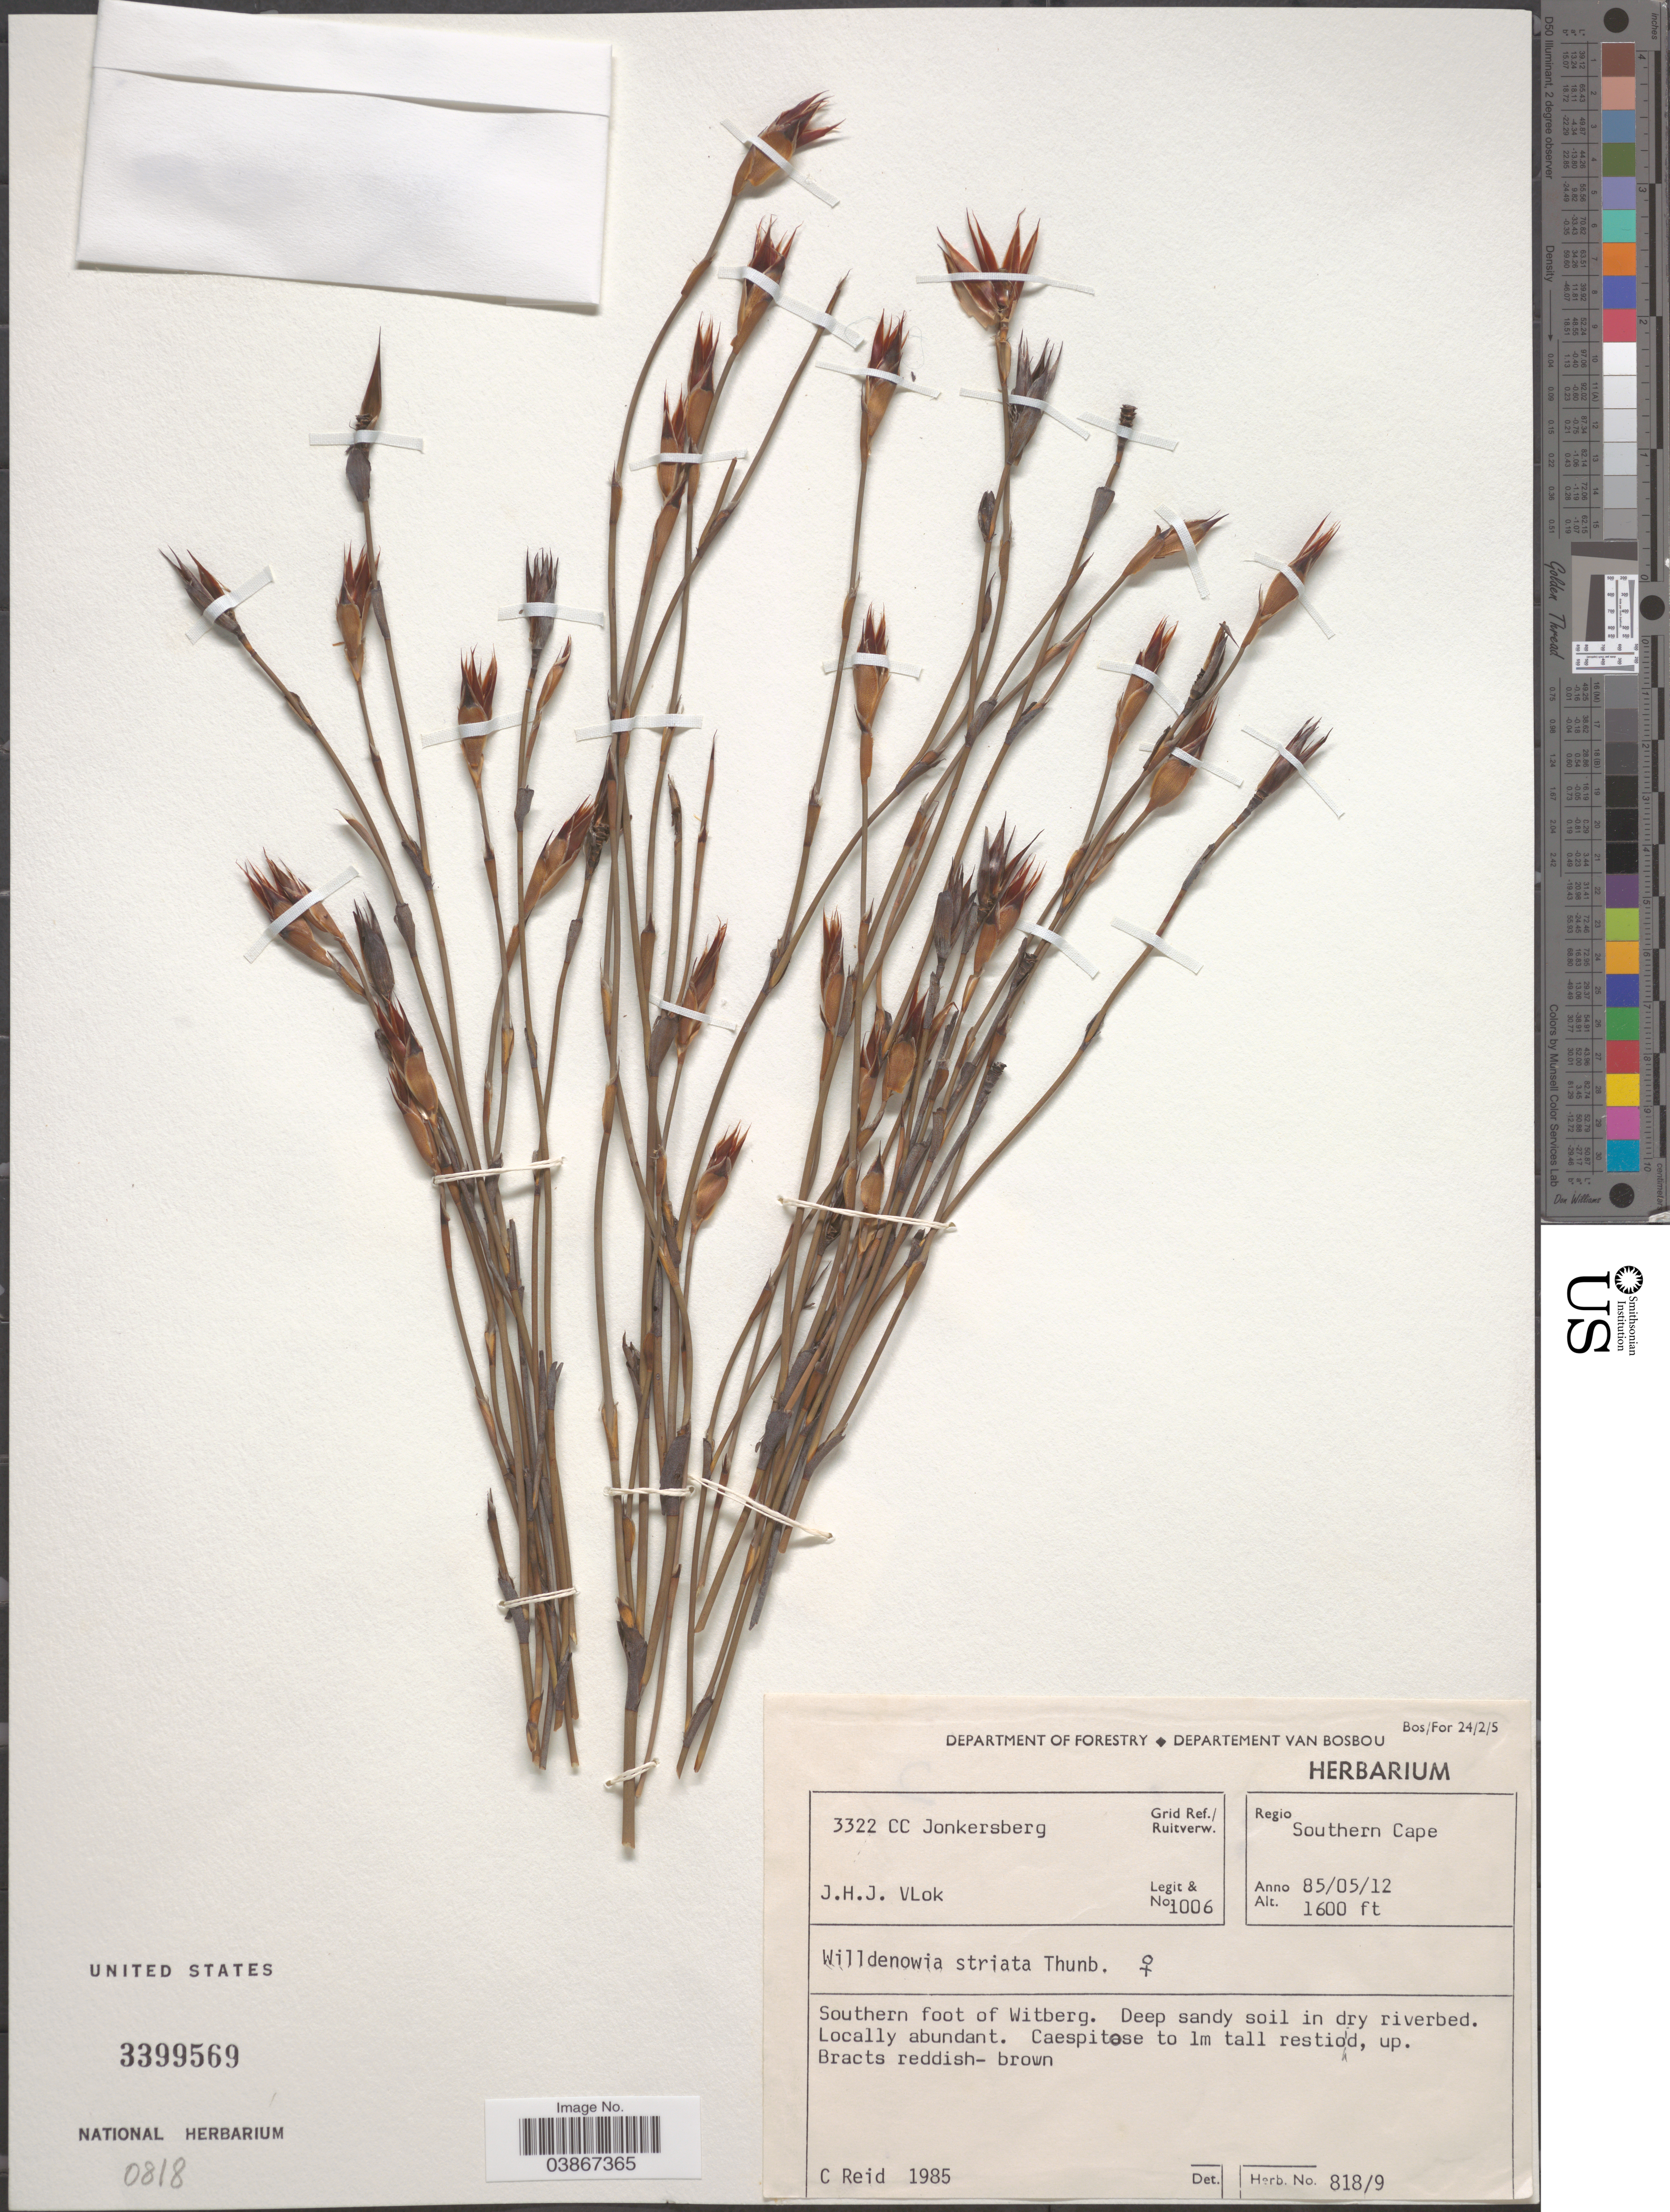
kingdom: Plantae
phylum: Tracheophyta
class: Liliopsida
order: Poales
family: Restionaceae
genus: Willdenowia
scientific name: Willdenowia striata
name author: Thunb.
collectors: J. H. J. Vlok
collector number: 1006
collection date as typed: Transcribed d/m/y: 12/5/85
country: South Africa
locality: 3322 CC Jonkersberg. Grid Ref./ Ruitverw. Regio Southern Cape. Southern foot of Witberg.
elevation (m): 488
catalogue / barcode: US 3399569